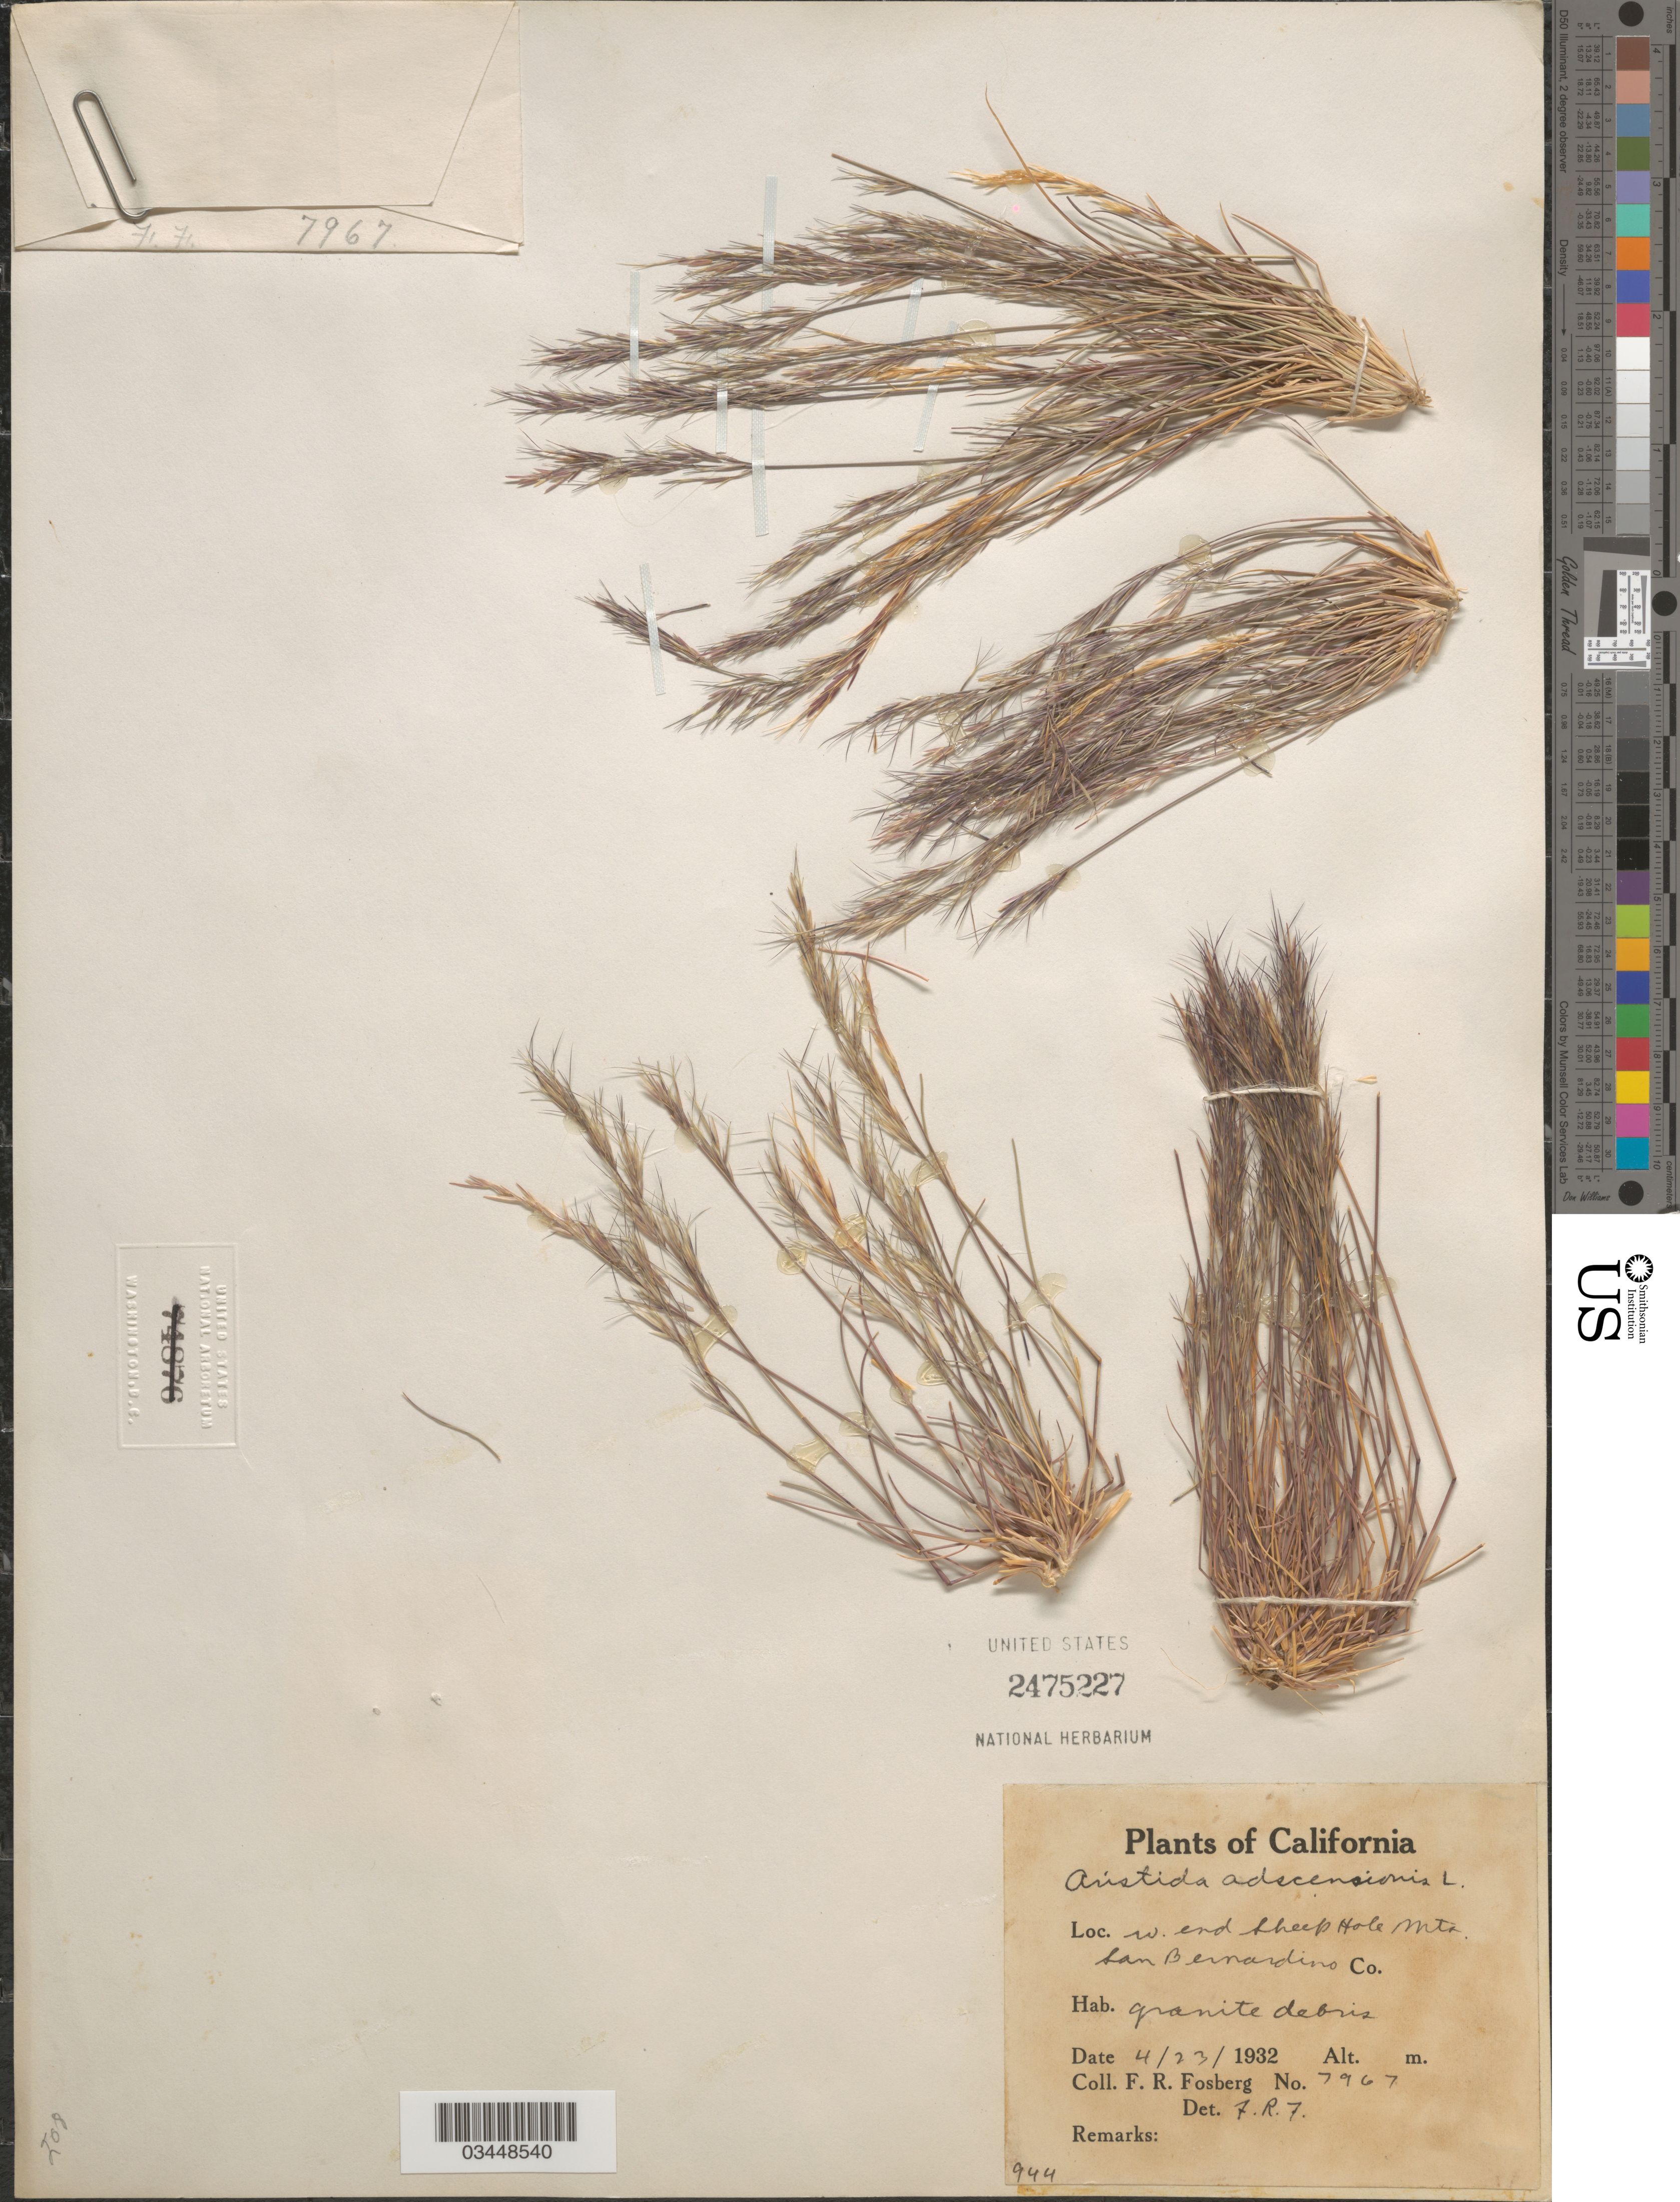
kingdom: Plantae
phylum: Tracheophyta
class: Liliopsida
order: Poales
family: Poaceae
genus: Aristida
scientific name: Aristida adscensionis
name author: L.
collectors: F. R. Fosberg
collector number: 7967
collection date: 1932-04-23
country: United States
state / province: California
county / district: San Bernardino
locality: W. end Sheep Hole Mts. San Bernardino Co.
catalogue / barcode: US 2475227